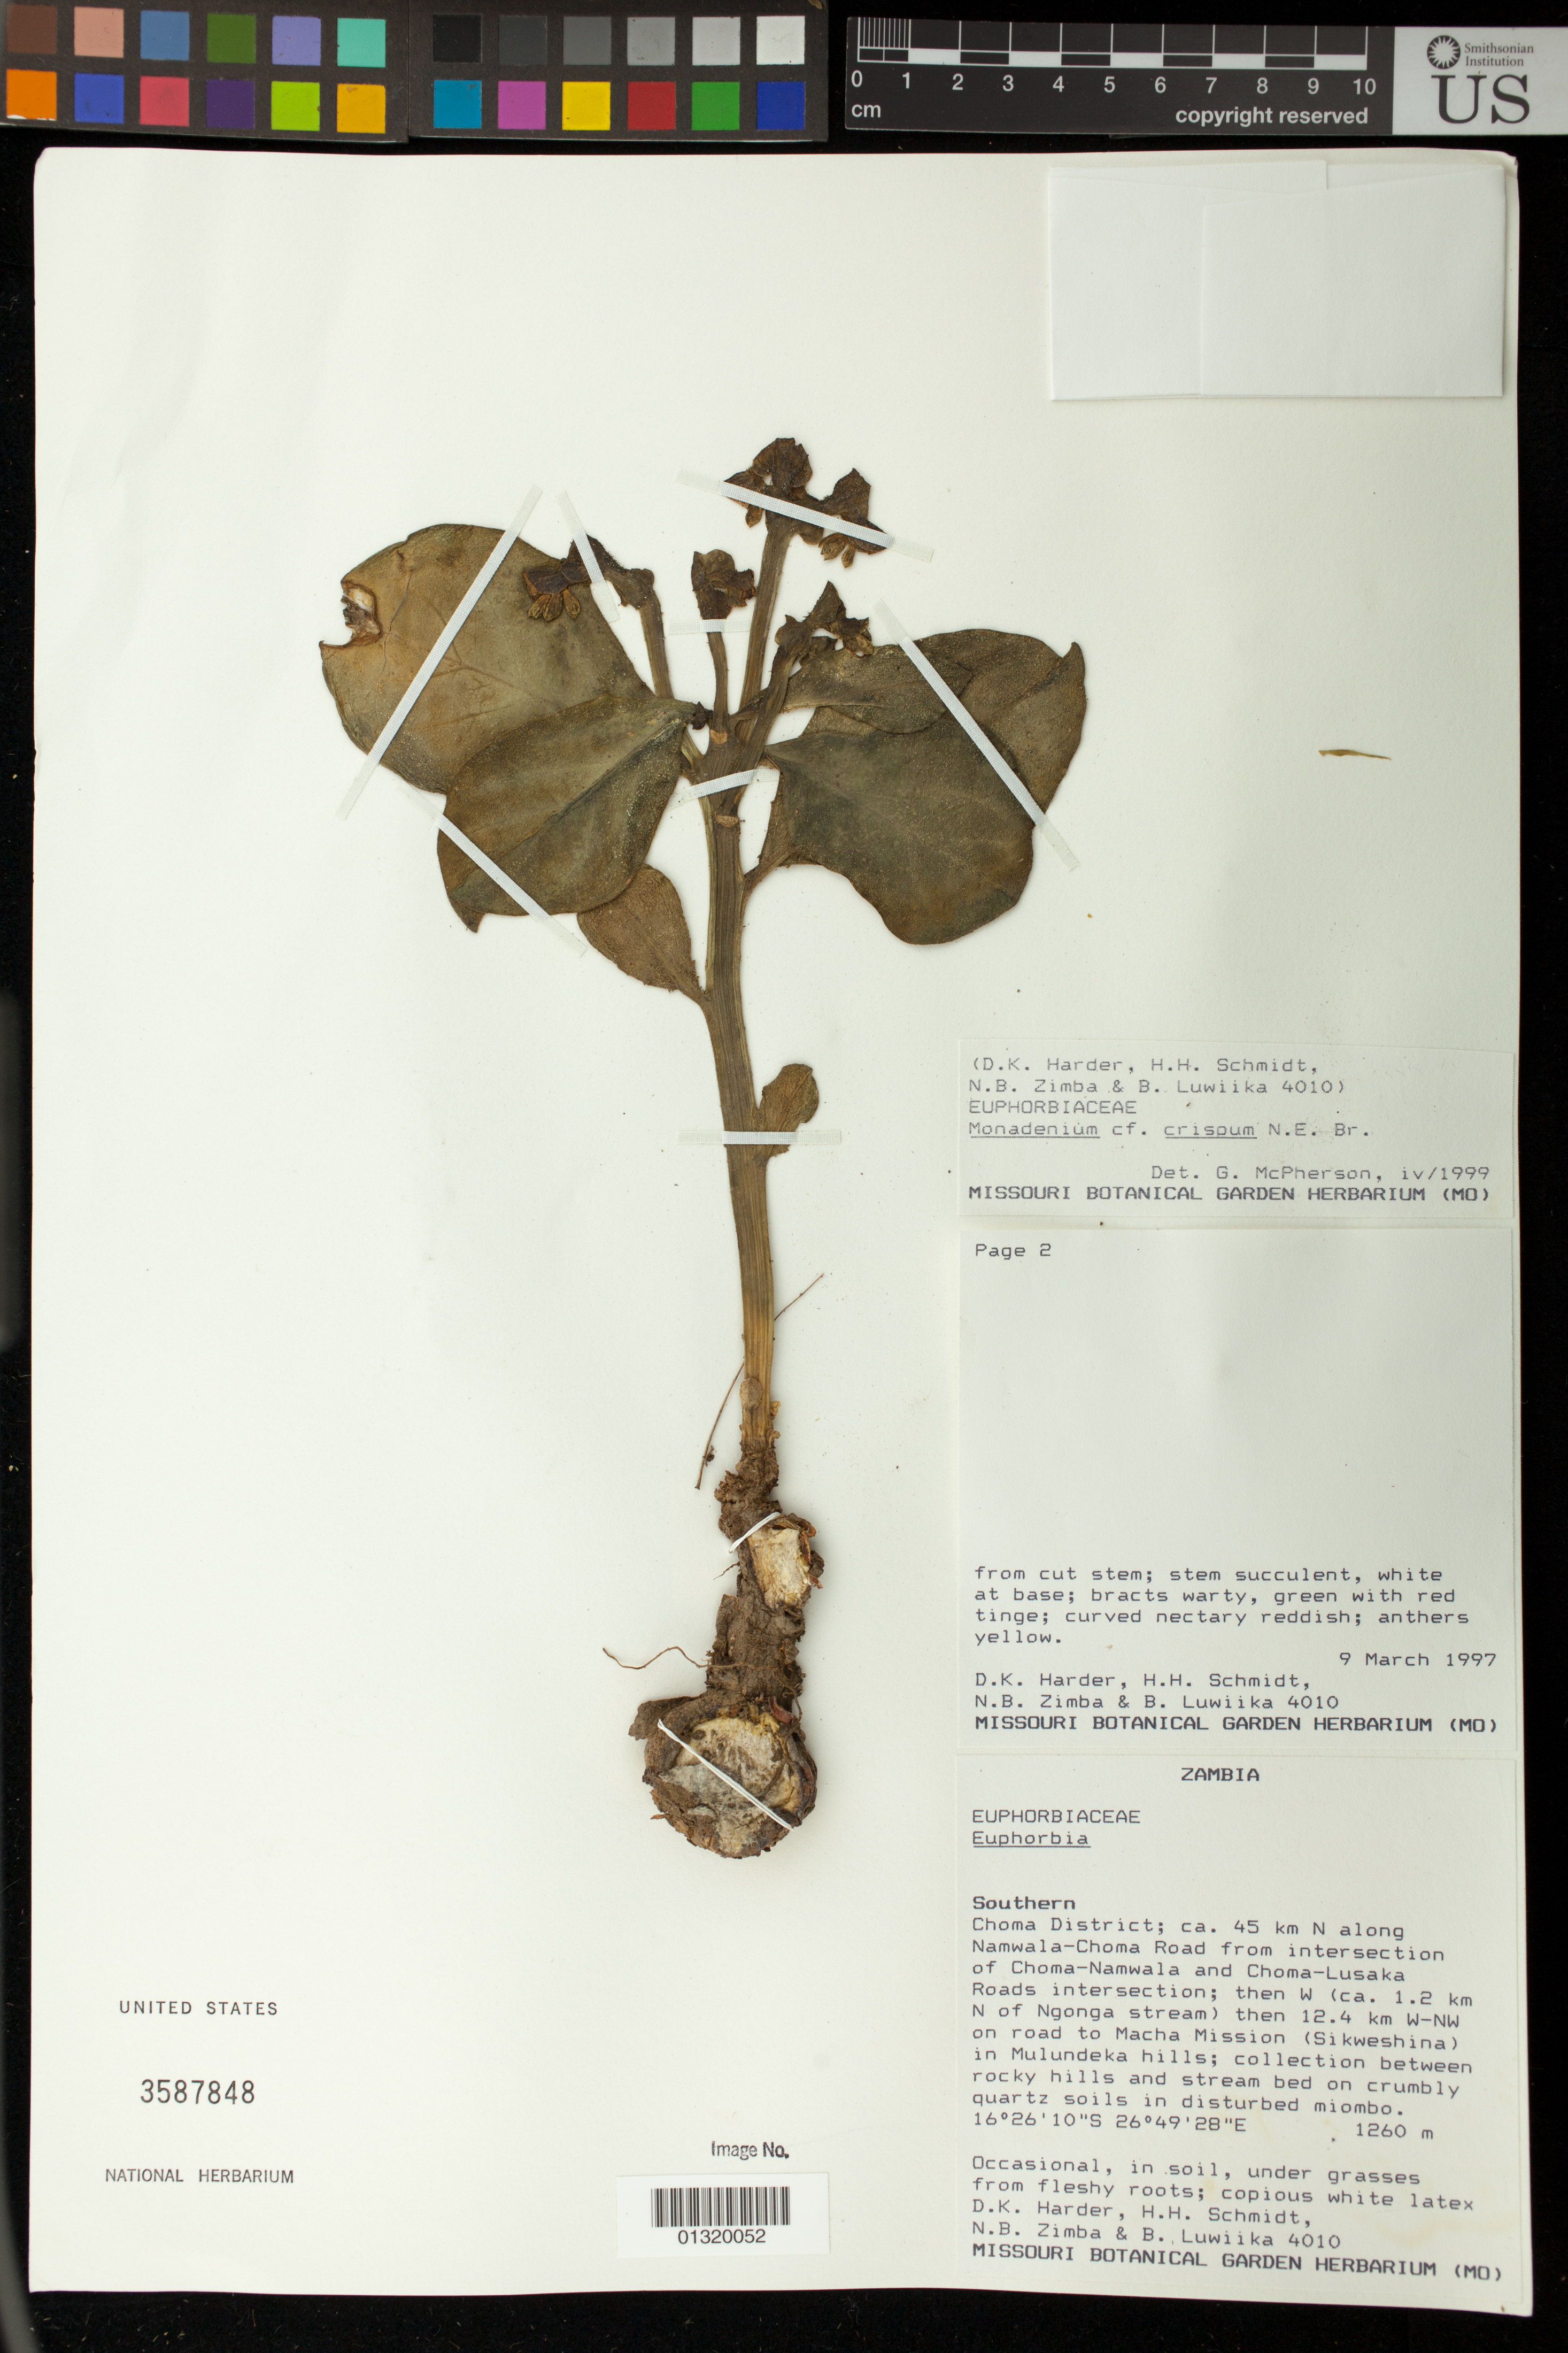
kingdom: Plantae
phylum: Tracheophyta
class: Magnoliopsida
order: Malpighiales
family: Euphorbiaceae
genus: Monadenium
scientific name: Monadenium crispum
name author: N.E. Br.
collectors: D. Harder, H. H. Schmidt, N. B. Zimba & B. Luwiika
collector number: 4010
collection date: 1997-03-09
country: Zambia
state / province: Southern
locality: Choma District; ca. 45 km N along Namwala-Choma Road from intersection of Choma-Namwala and Choma-Lusaka Roads intersection; then W (ca. 1.2 km N of Ngonga stream) then 12.4 km W-NW on road to Macha Mission (Sikweshina) in Mulundeka hills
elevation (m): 1260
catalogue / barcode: US 3587848